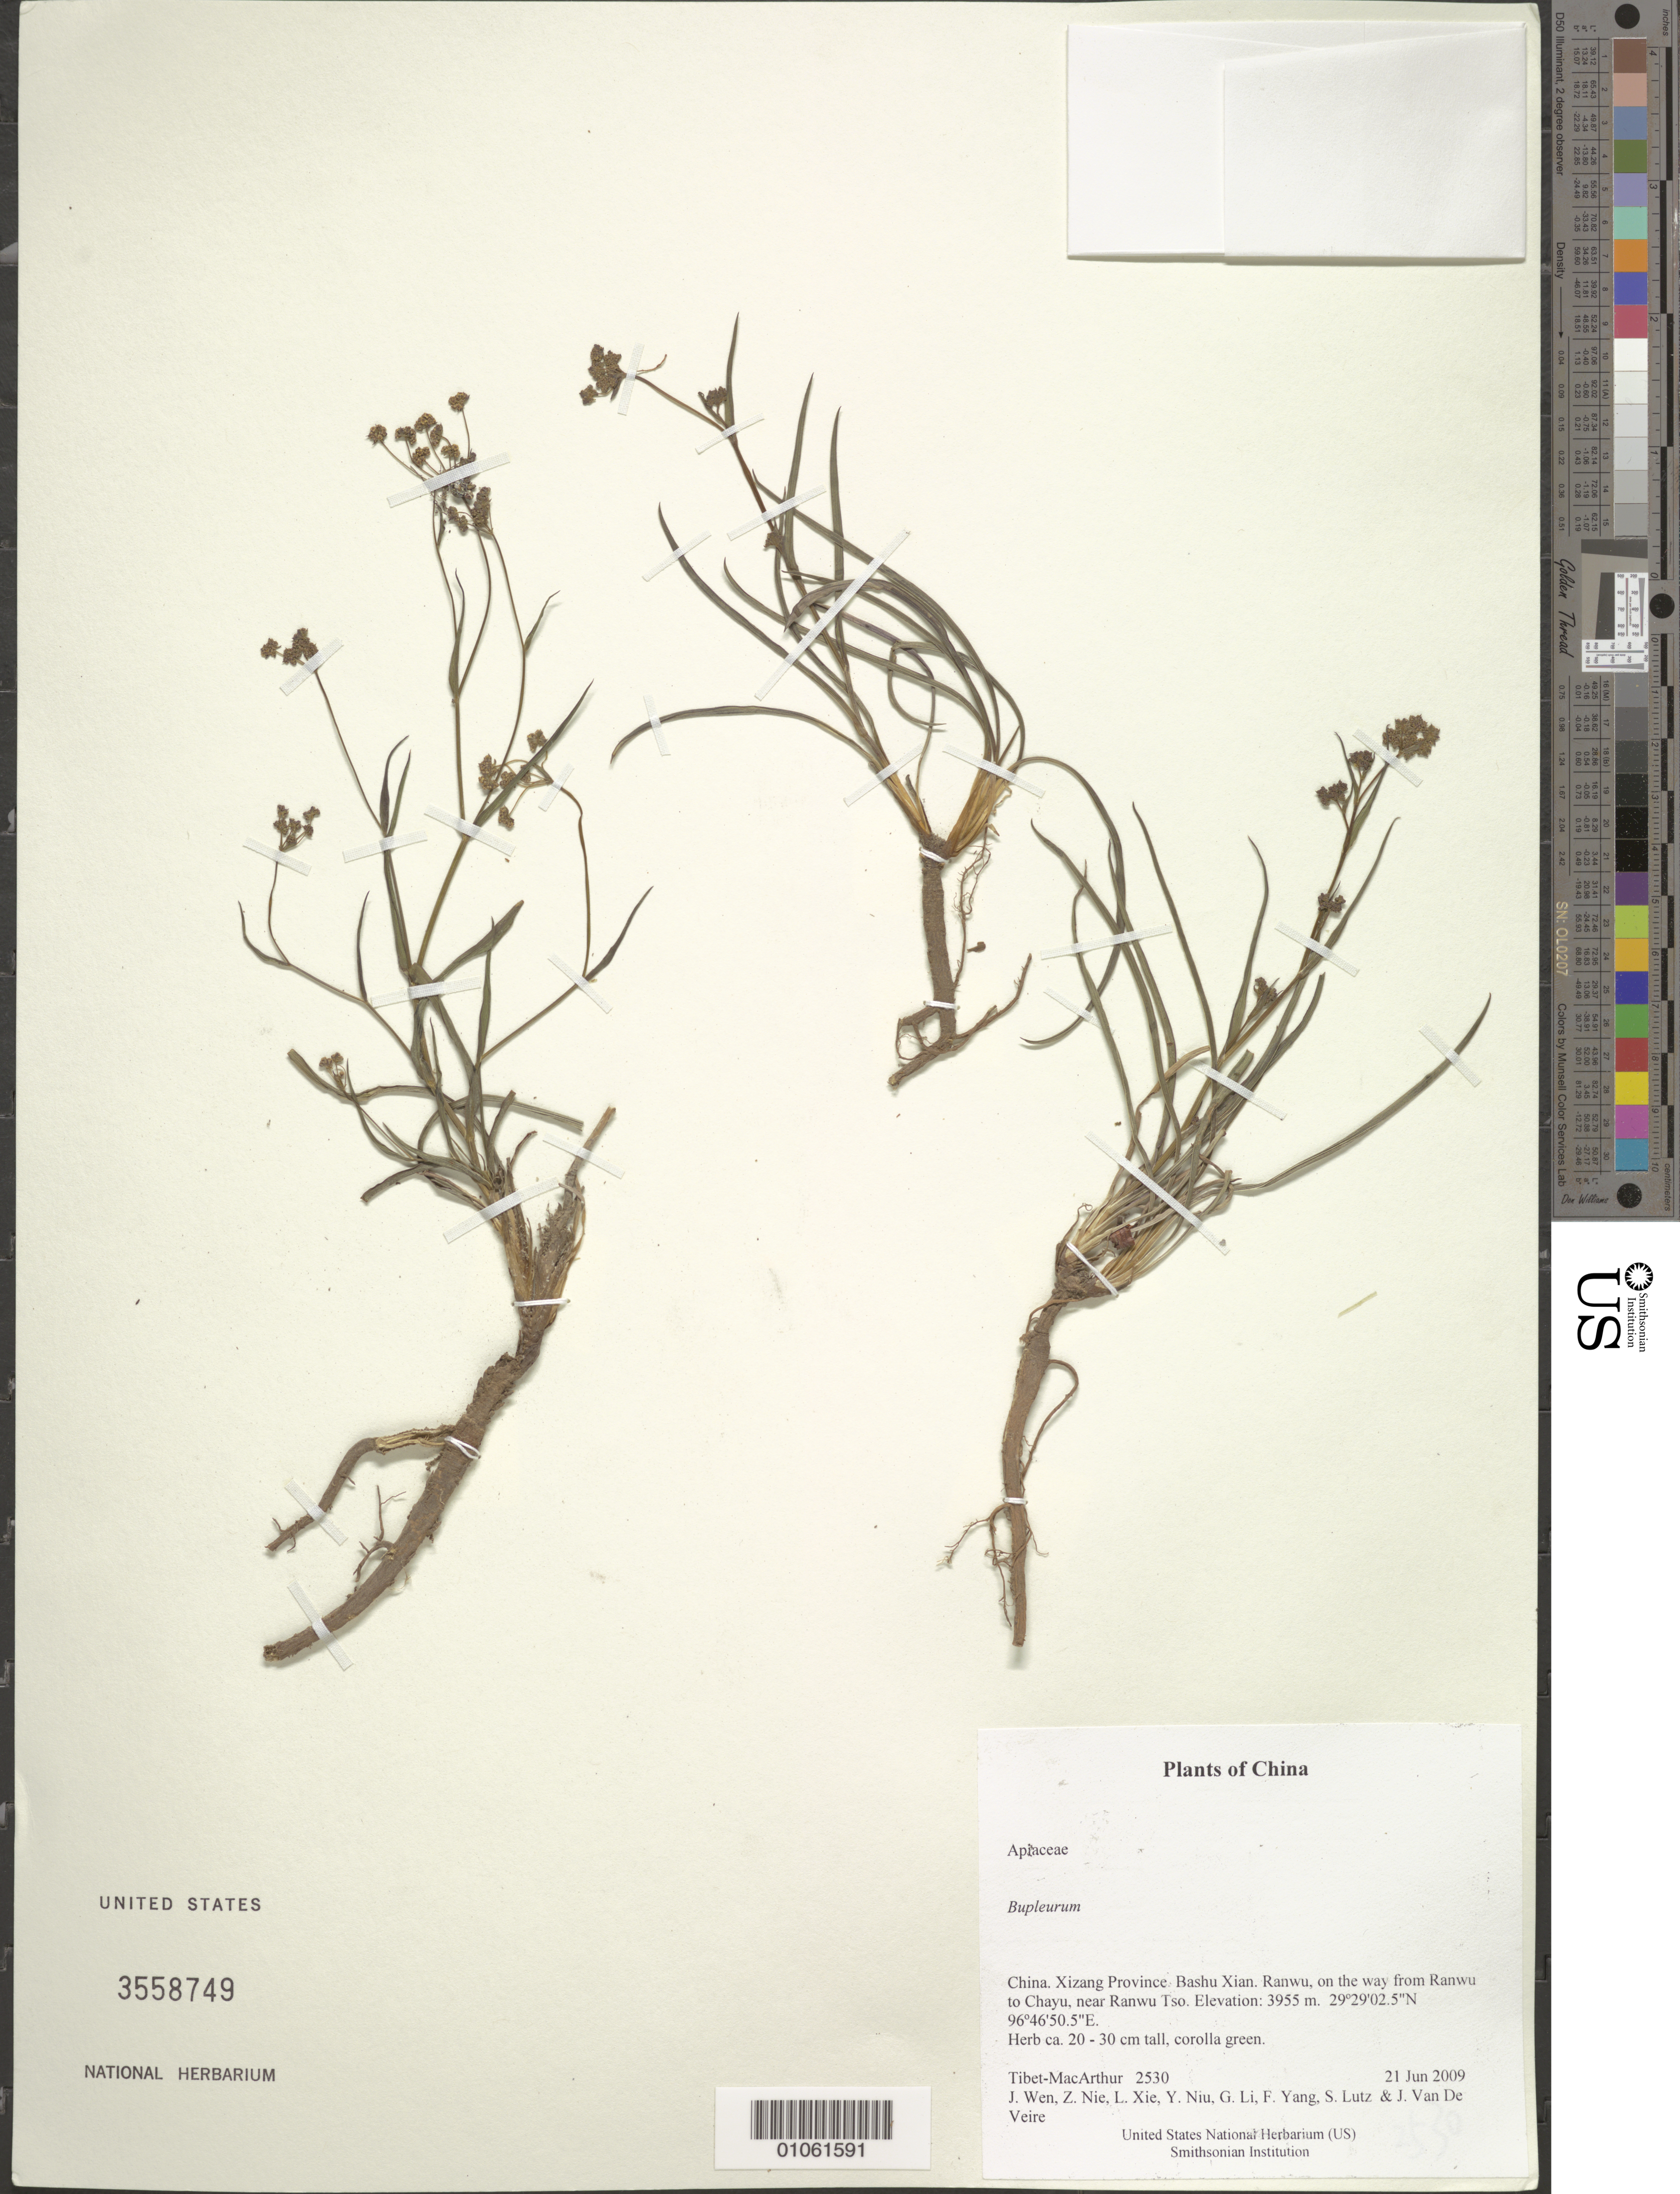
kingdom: Plantae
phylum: Tracheophyta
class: Magnoliopsida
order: Apiales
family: Apiaceae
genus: Bupleurum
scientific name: Bupleurum sp.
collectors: Tibet-MacArthur, J. Wen, Z. Nie, L. Xie, Y. Niu, G. Li, F. Yang, S. Lutz & J. Van De Veire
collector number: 2530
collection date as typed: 21 Jun 2009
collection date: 2009-06-21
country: China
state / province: Xizang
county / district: Bashu Xian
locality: Ranwu, on the way from Ranwu to Chayu, near Ranwu Tso.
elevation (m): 3955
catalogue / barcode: US 3558749